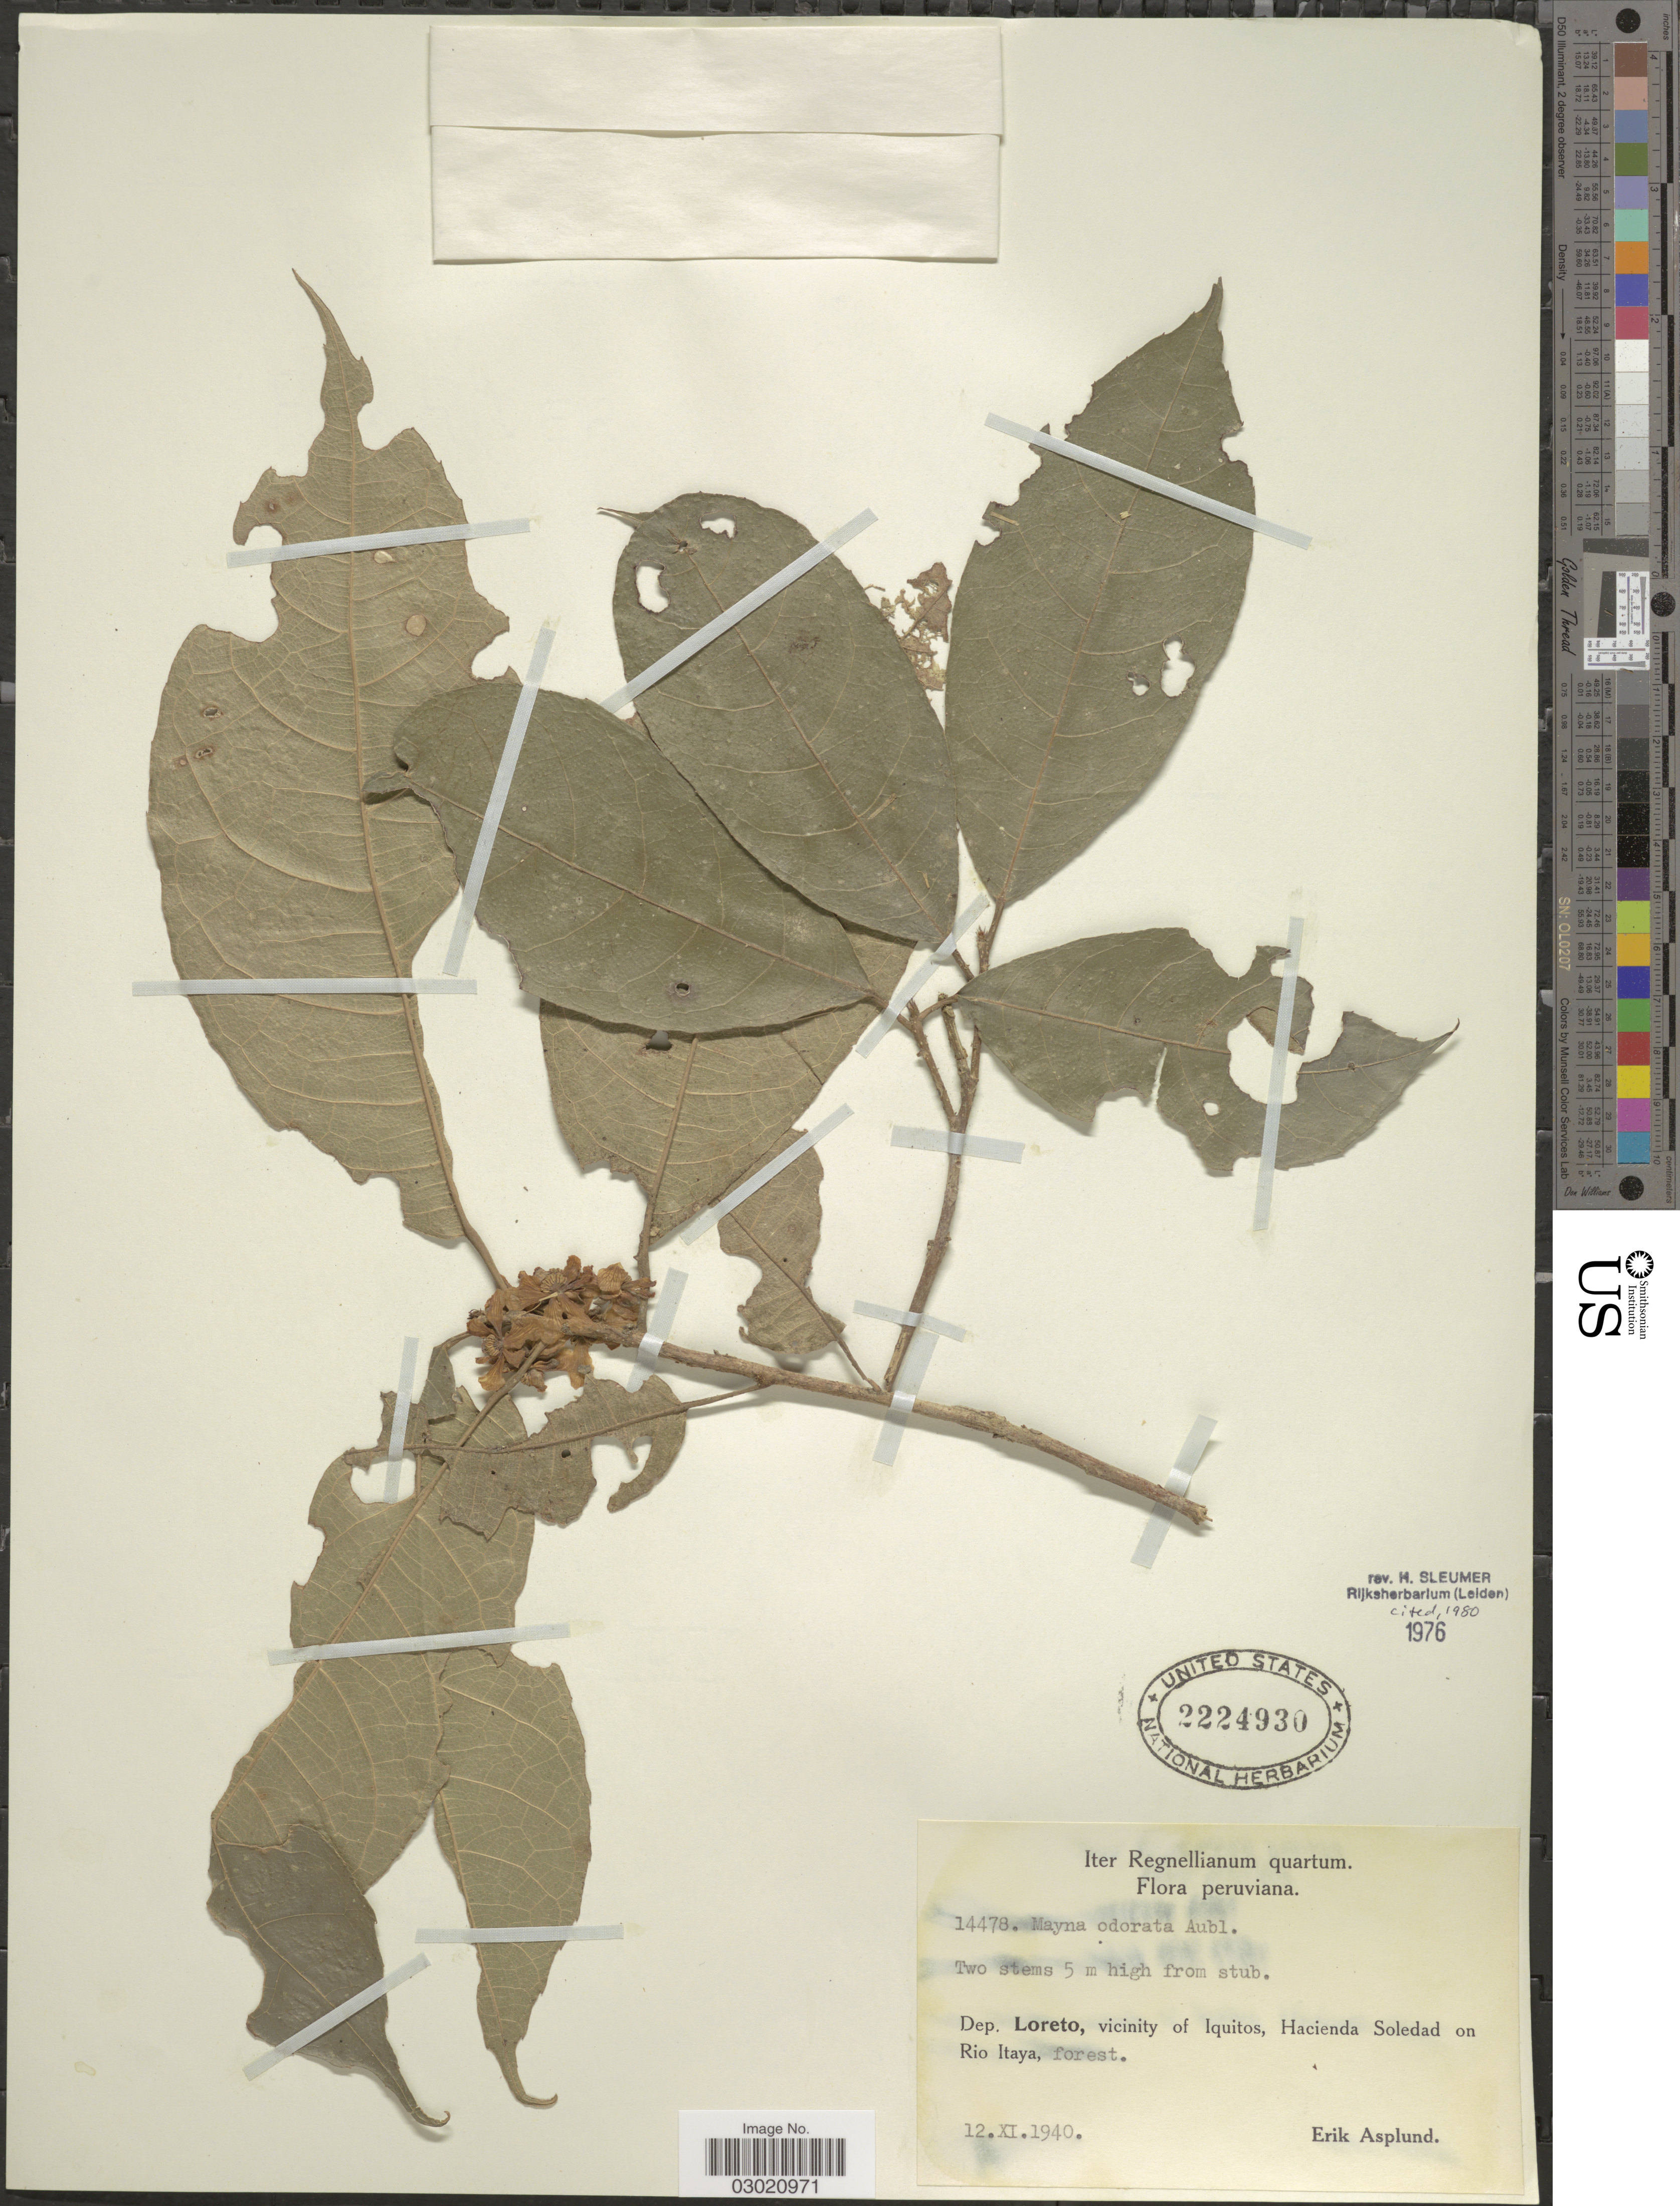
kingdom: Plantae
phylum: Tracheophyta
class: Magnoliopsida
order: Malpighiales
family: Achariaceae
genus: Mayna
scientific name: Mayna odorata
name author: Aubl.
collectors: E. Asplund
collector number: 14478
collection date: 1940-11-12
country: Peru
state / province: Loreto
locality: Dep. Loreto, vicinity of Iquitos, Hacienda Soledad on Rio Itaya.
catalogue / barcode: US 2224930